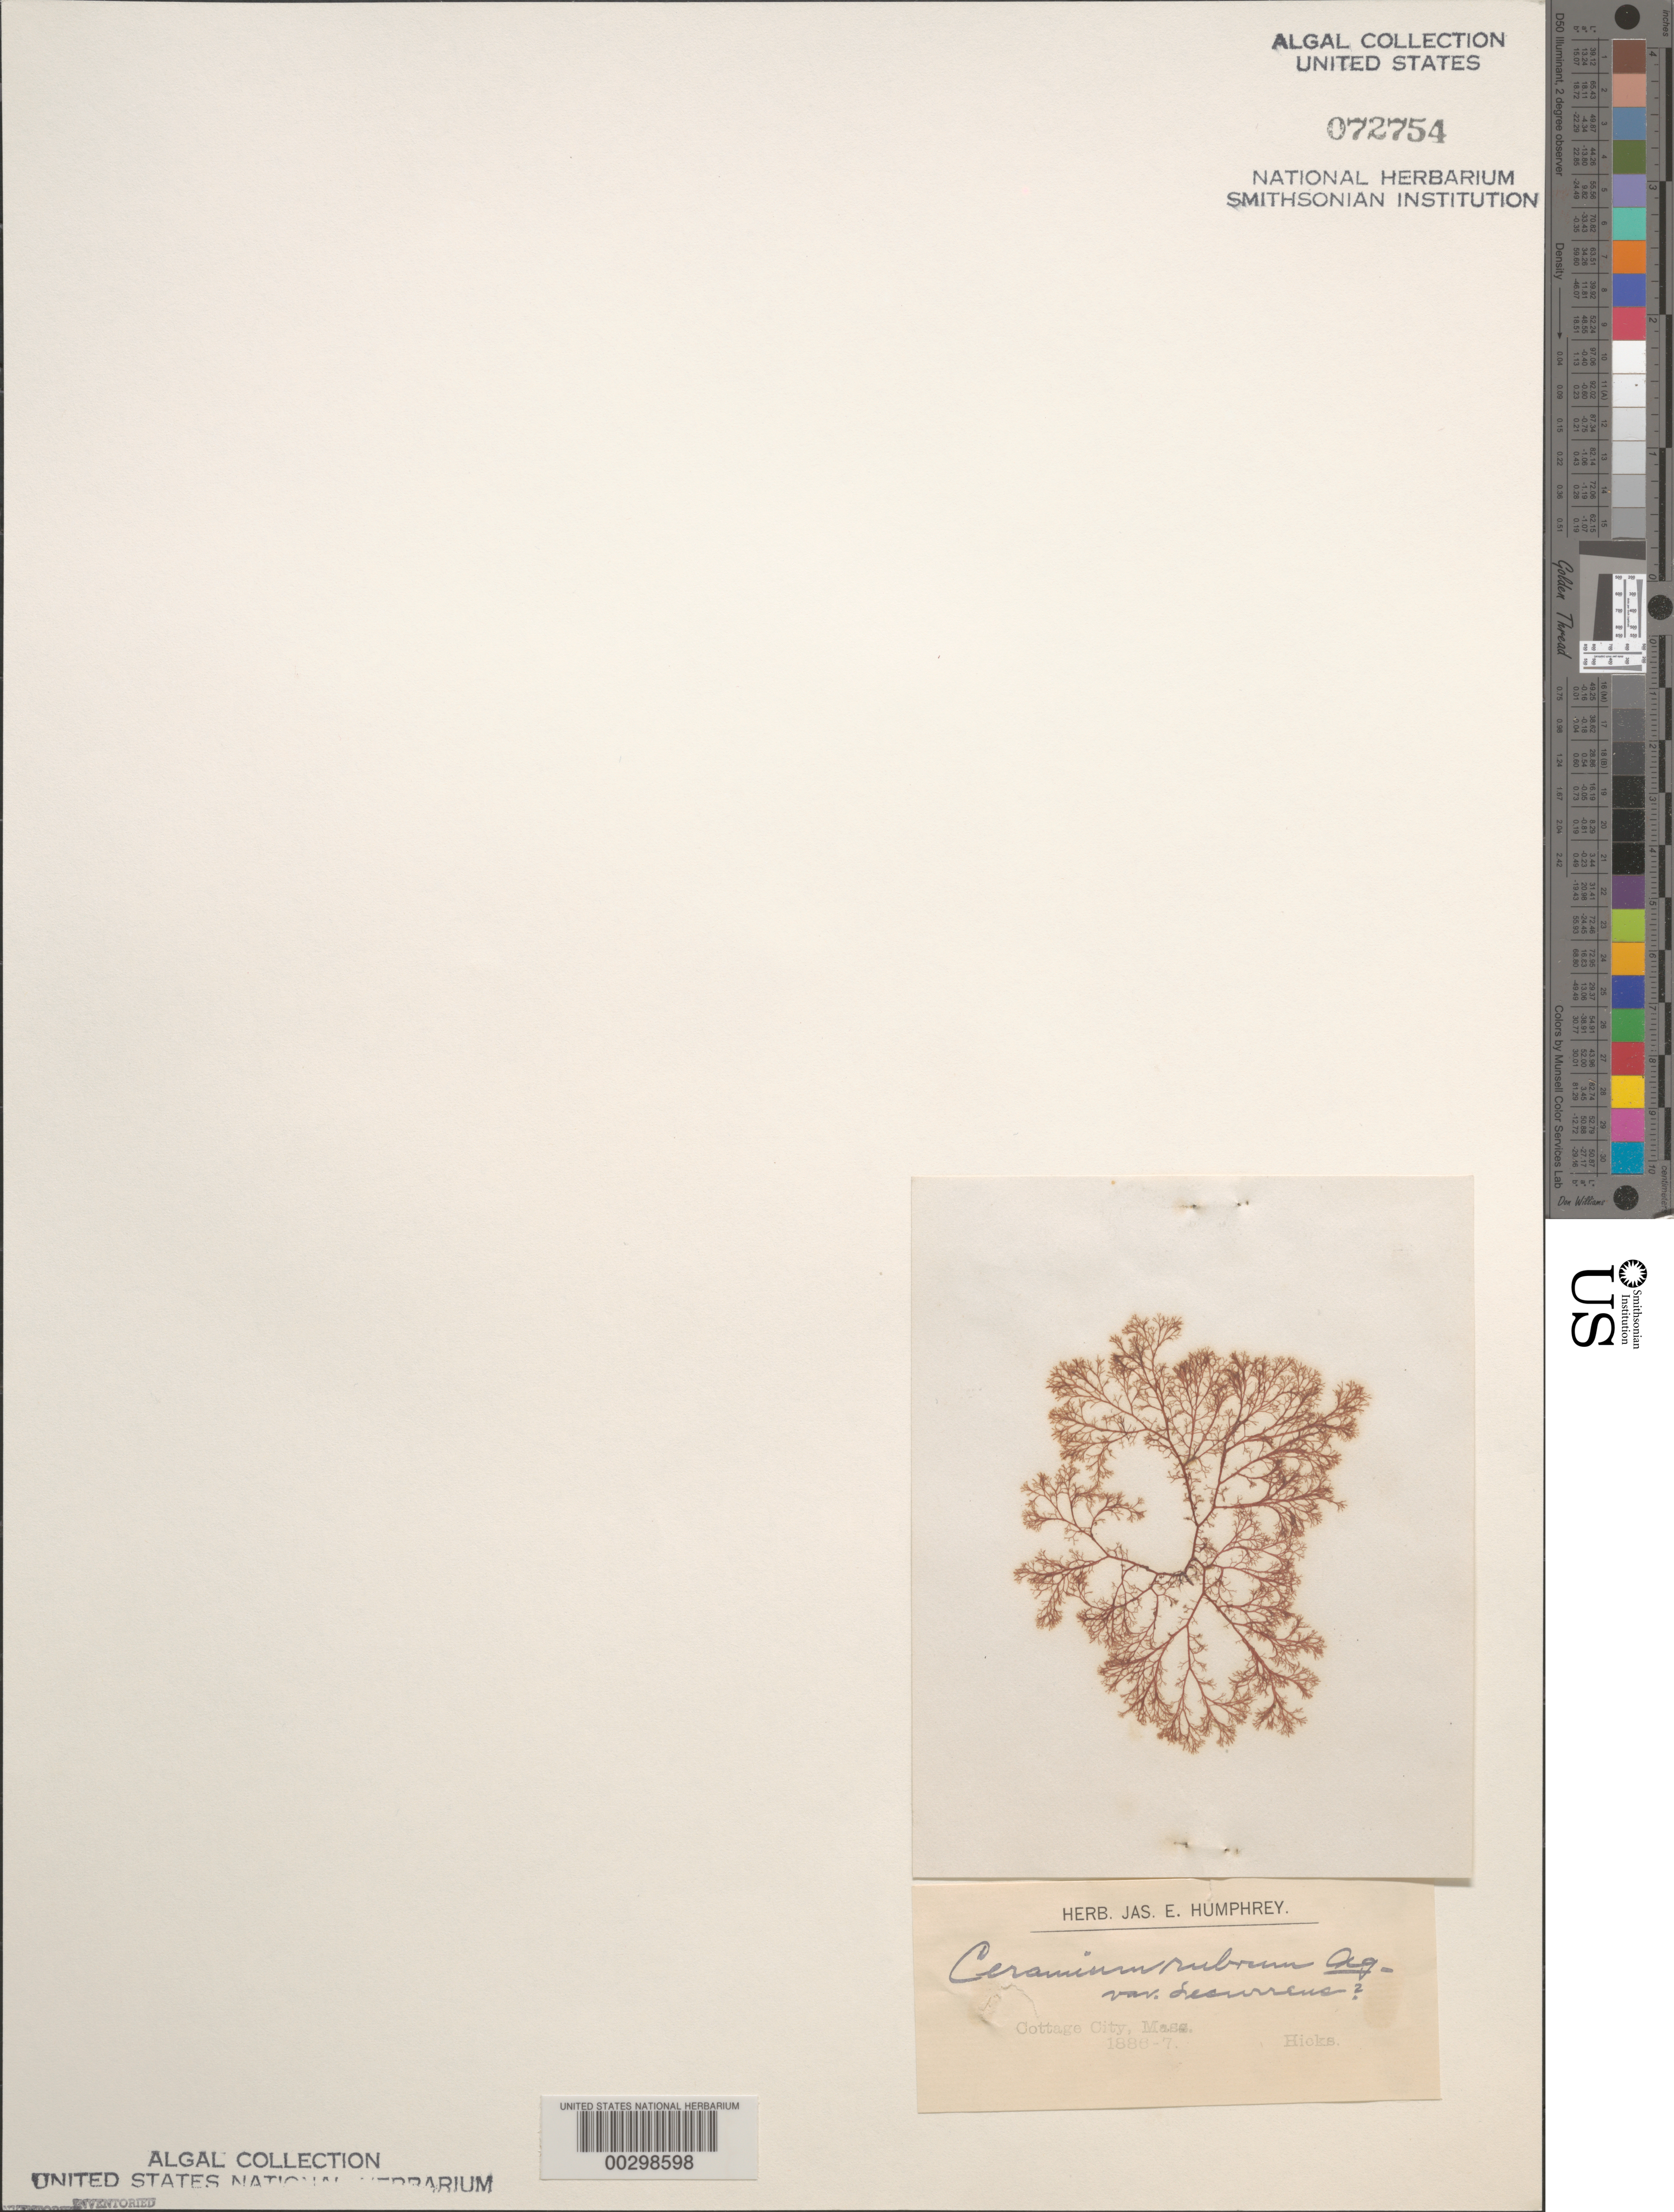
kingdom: Plantae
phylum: Rhodophyta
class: Florideophyceae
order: Ceramiales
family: Ceramiaceae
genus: Ceramium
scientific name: Ceramium rubrum var. decurrens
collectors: -. Hicks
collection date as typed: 1886 to -- --- 1887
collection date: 1886/1887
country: United States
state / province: Massachusetts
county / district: Dukes County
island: Martha's Vineyard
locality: Cottage City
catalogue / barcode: US 72754